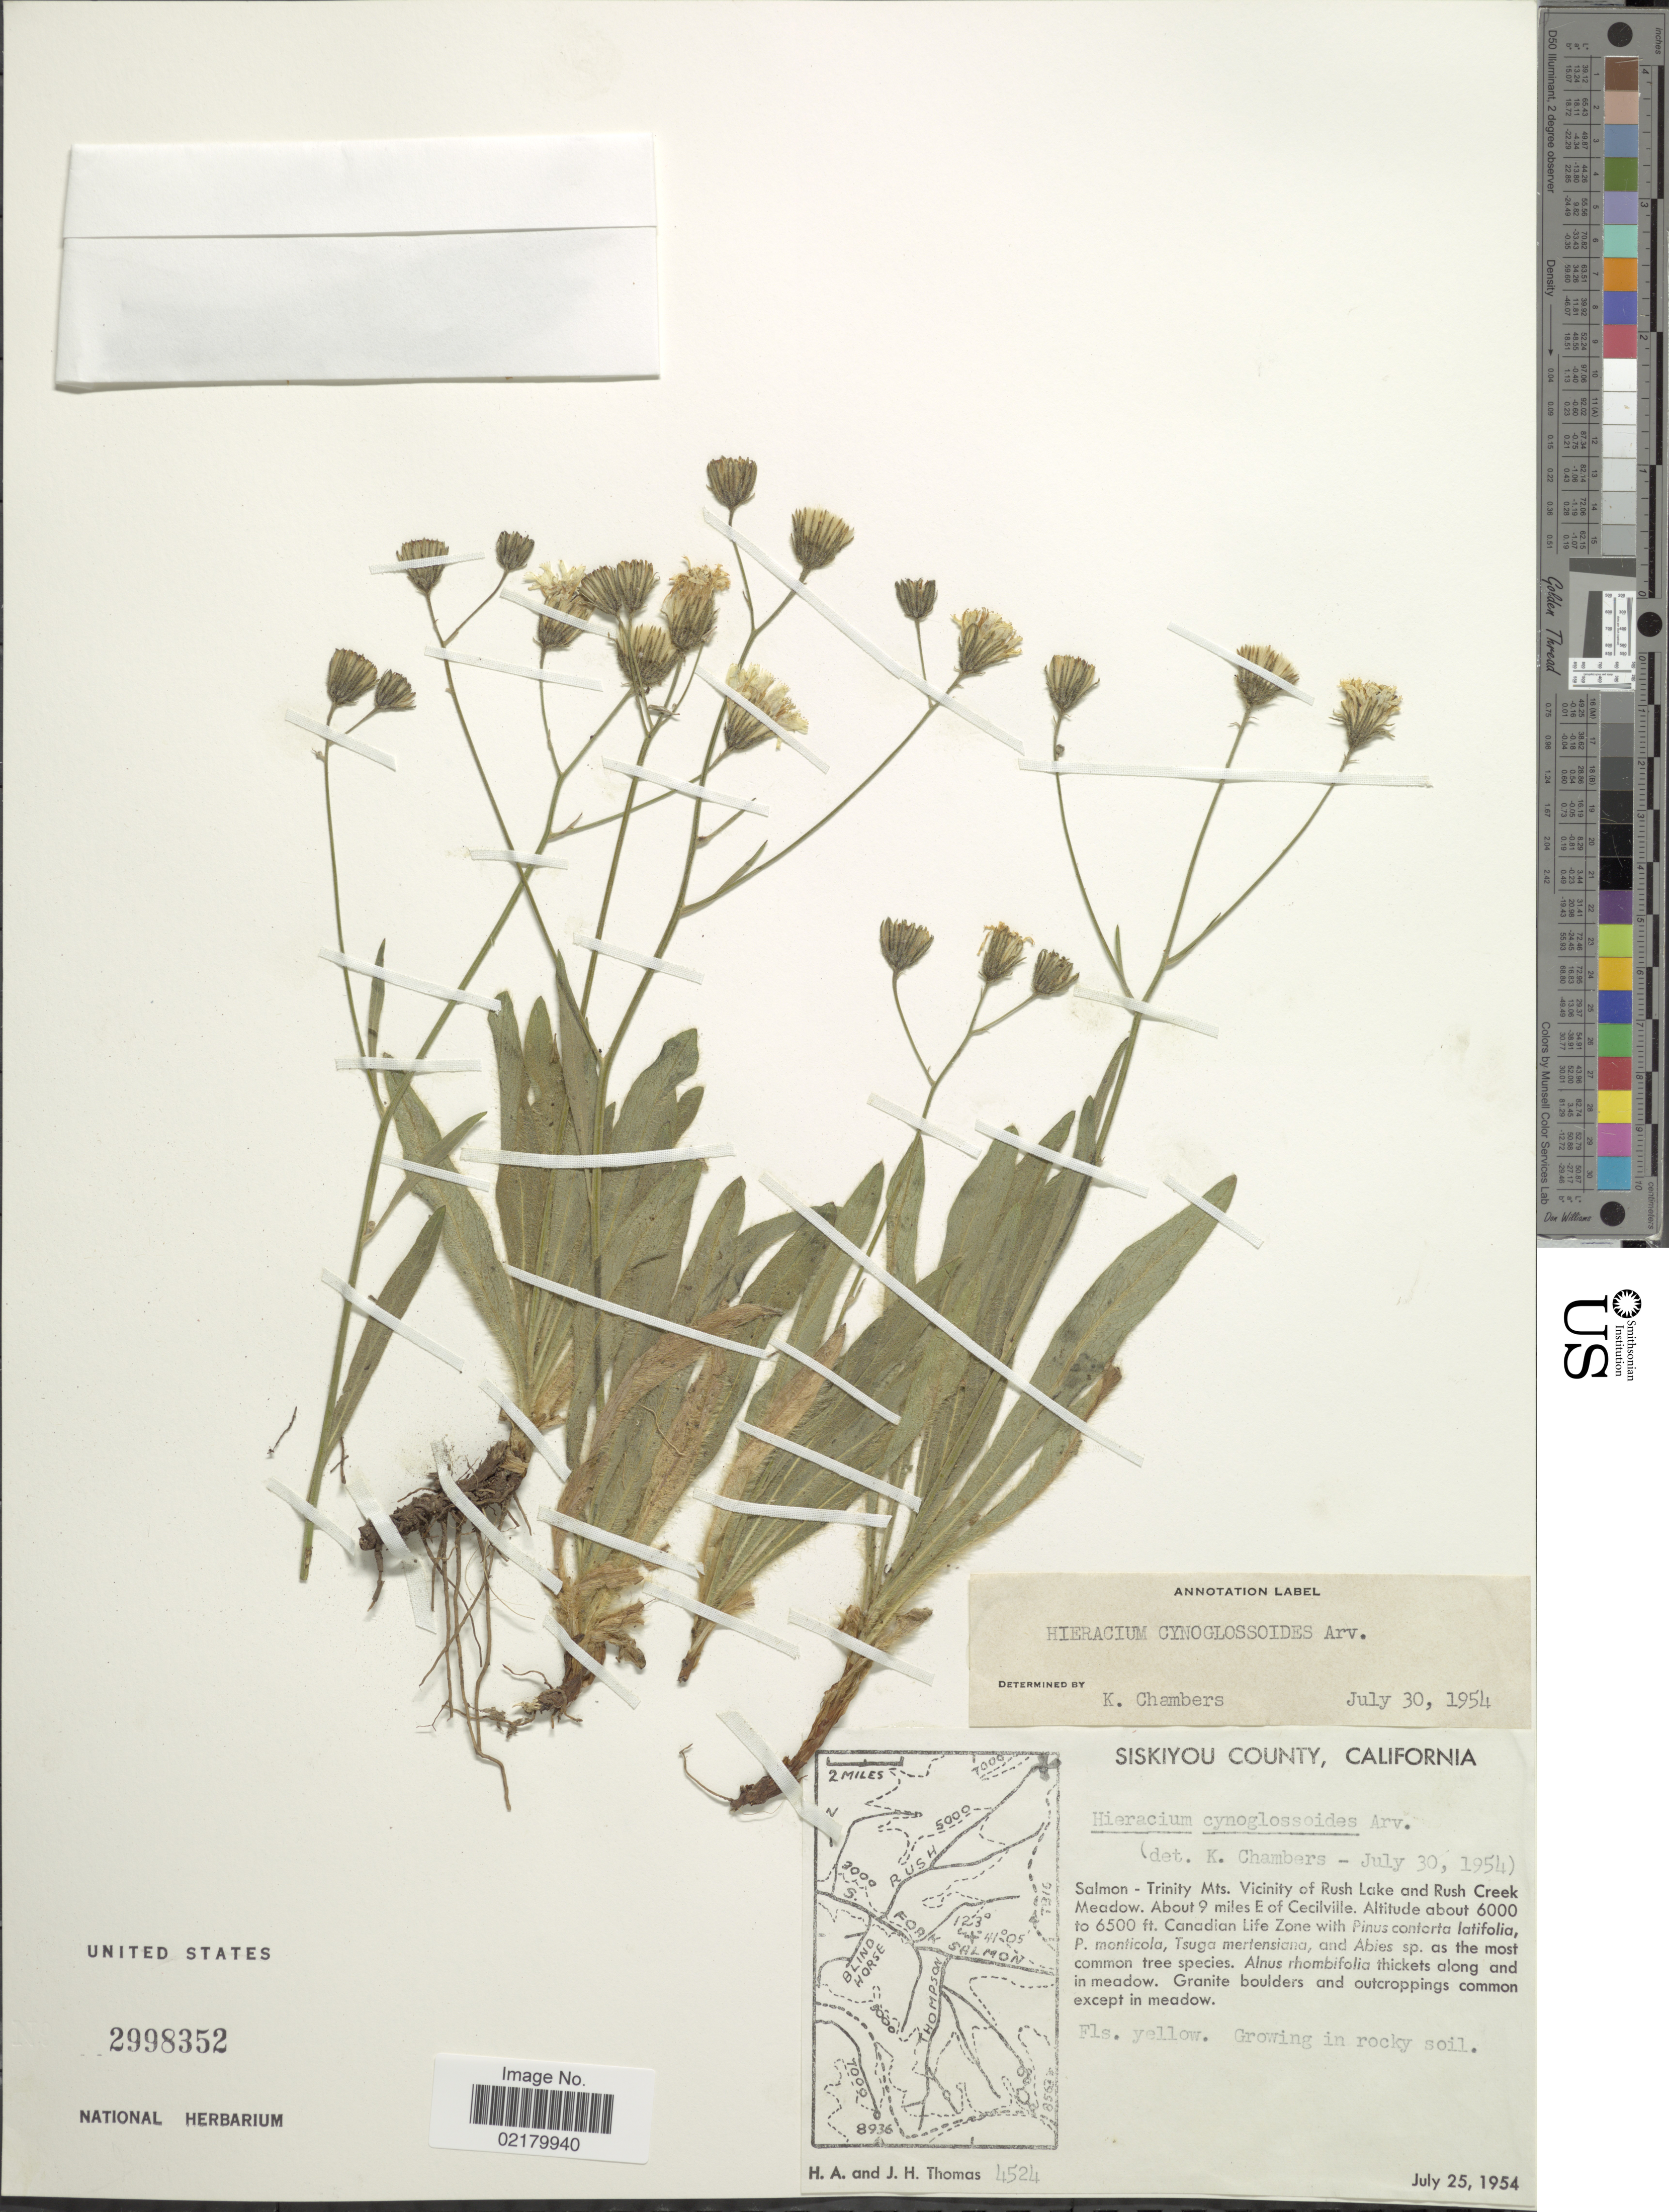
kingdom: Plantae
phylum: Tracheophyta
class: Magnoliopsida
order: Asterales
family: Asteraceae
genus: Hieracium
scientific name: Hieracium scouleri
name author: Hook.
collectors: H. Thomas & J. H. Thomas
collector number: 4524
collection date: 1954-07-25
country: United States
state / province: California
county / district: Siskiyou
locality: Siskiyou County, Salmon - Trinity Mts. Vicinity of Rush Lake and Rush Creek Meadow. About 9 miles E of Cecilville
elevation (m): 1829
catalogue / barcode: US 2998352